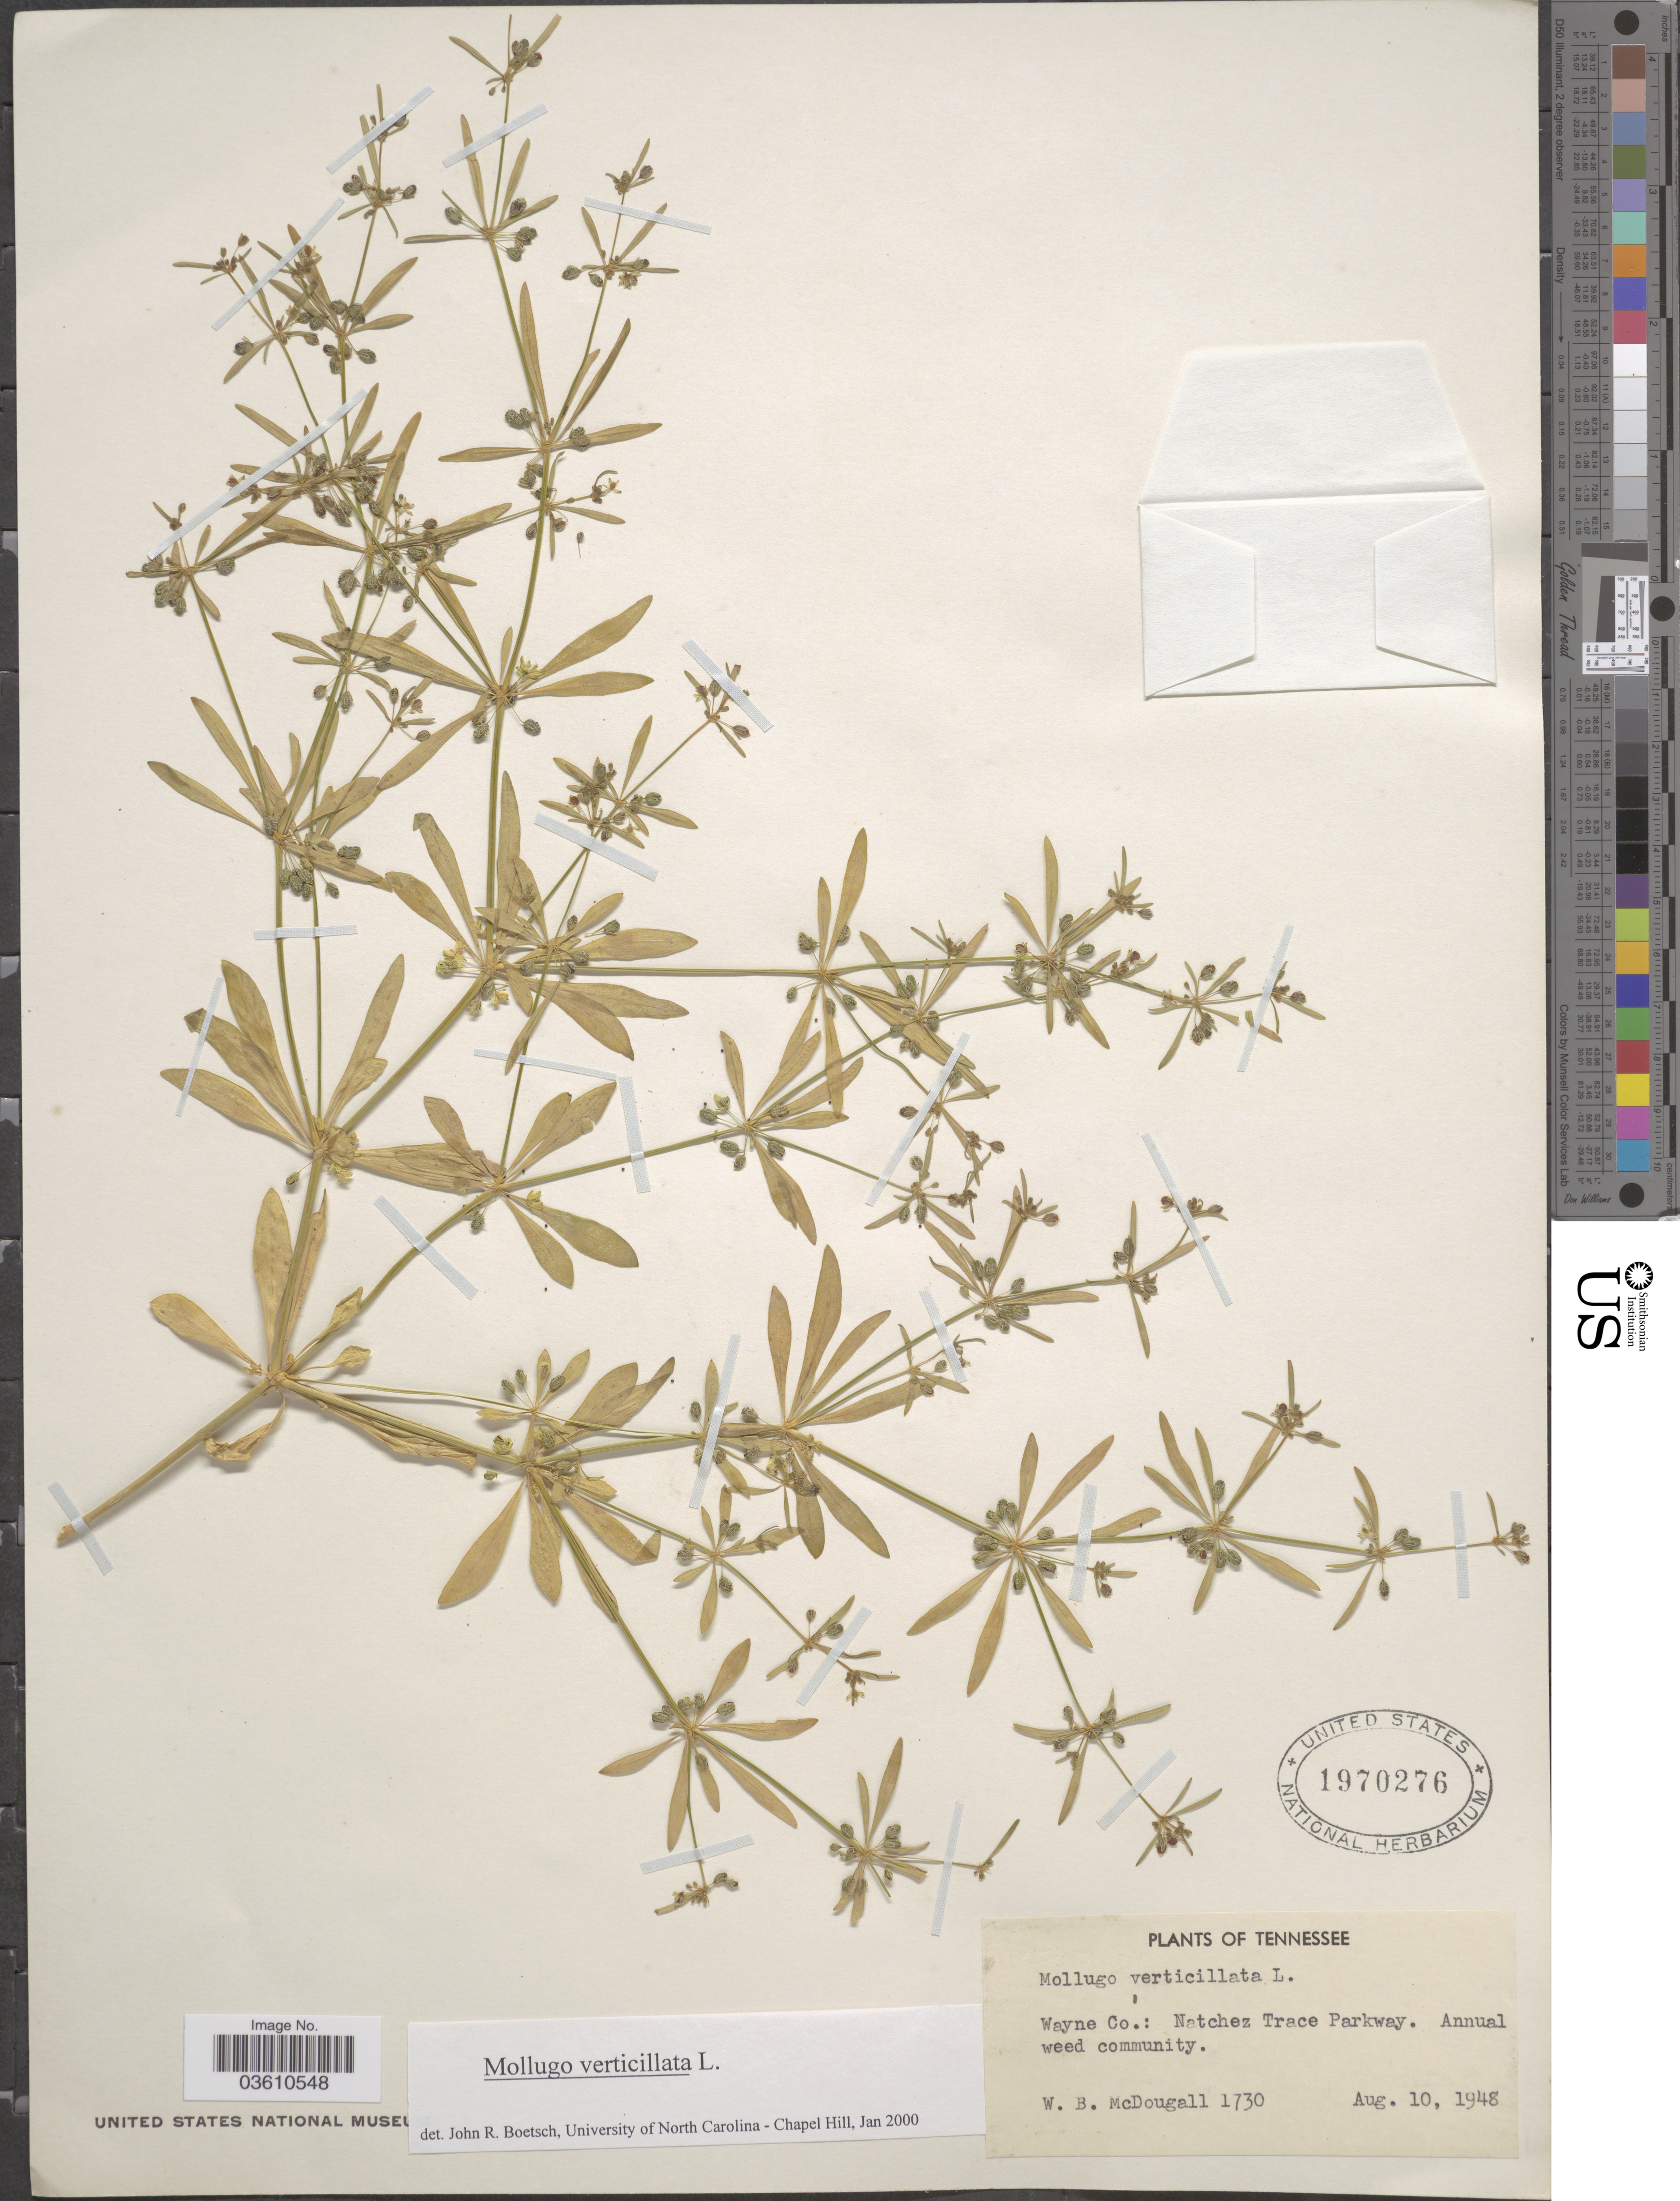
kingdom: Plantae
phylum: Tracheophyta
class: Magnoliopsida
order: Caryophyllales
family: Molluginaceae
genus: Mollugo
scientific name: Mollugo verticillata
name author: L.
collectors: W. B. McDougall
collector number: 1730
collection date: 1948-08-10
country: United States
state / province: Tennessee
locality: Wayne Co.: Natchez Trace Parkway.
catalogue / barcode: US 1970276